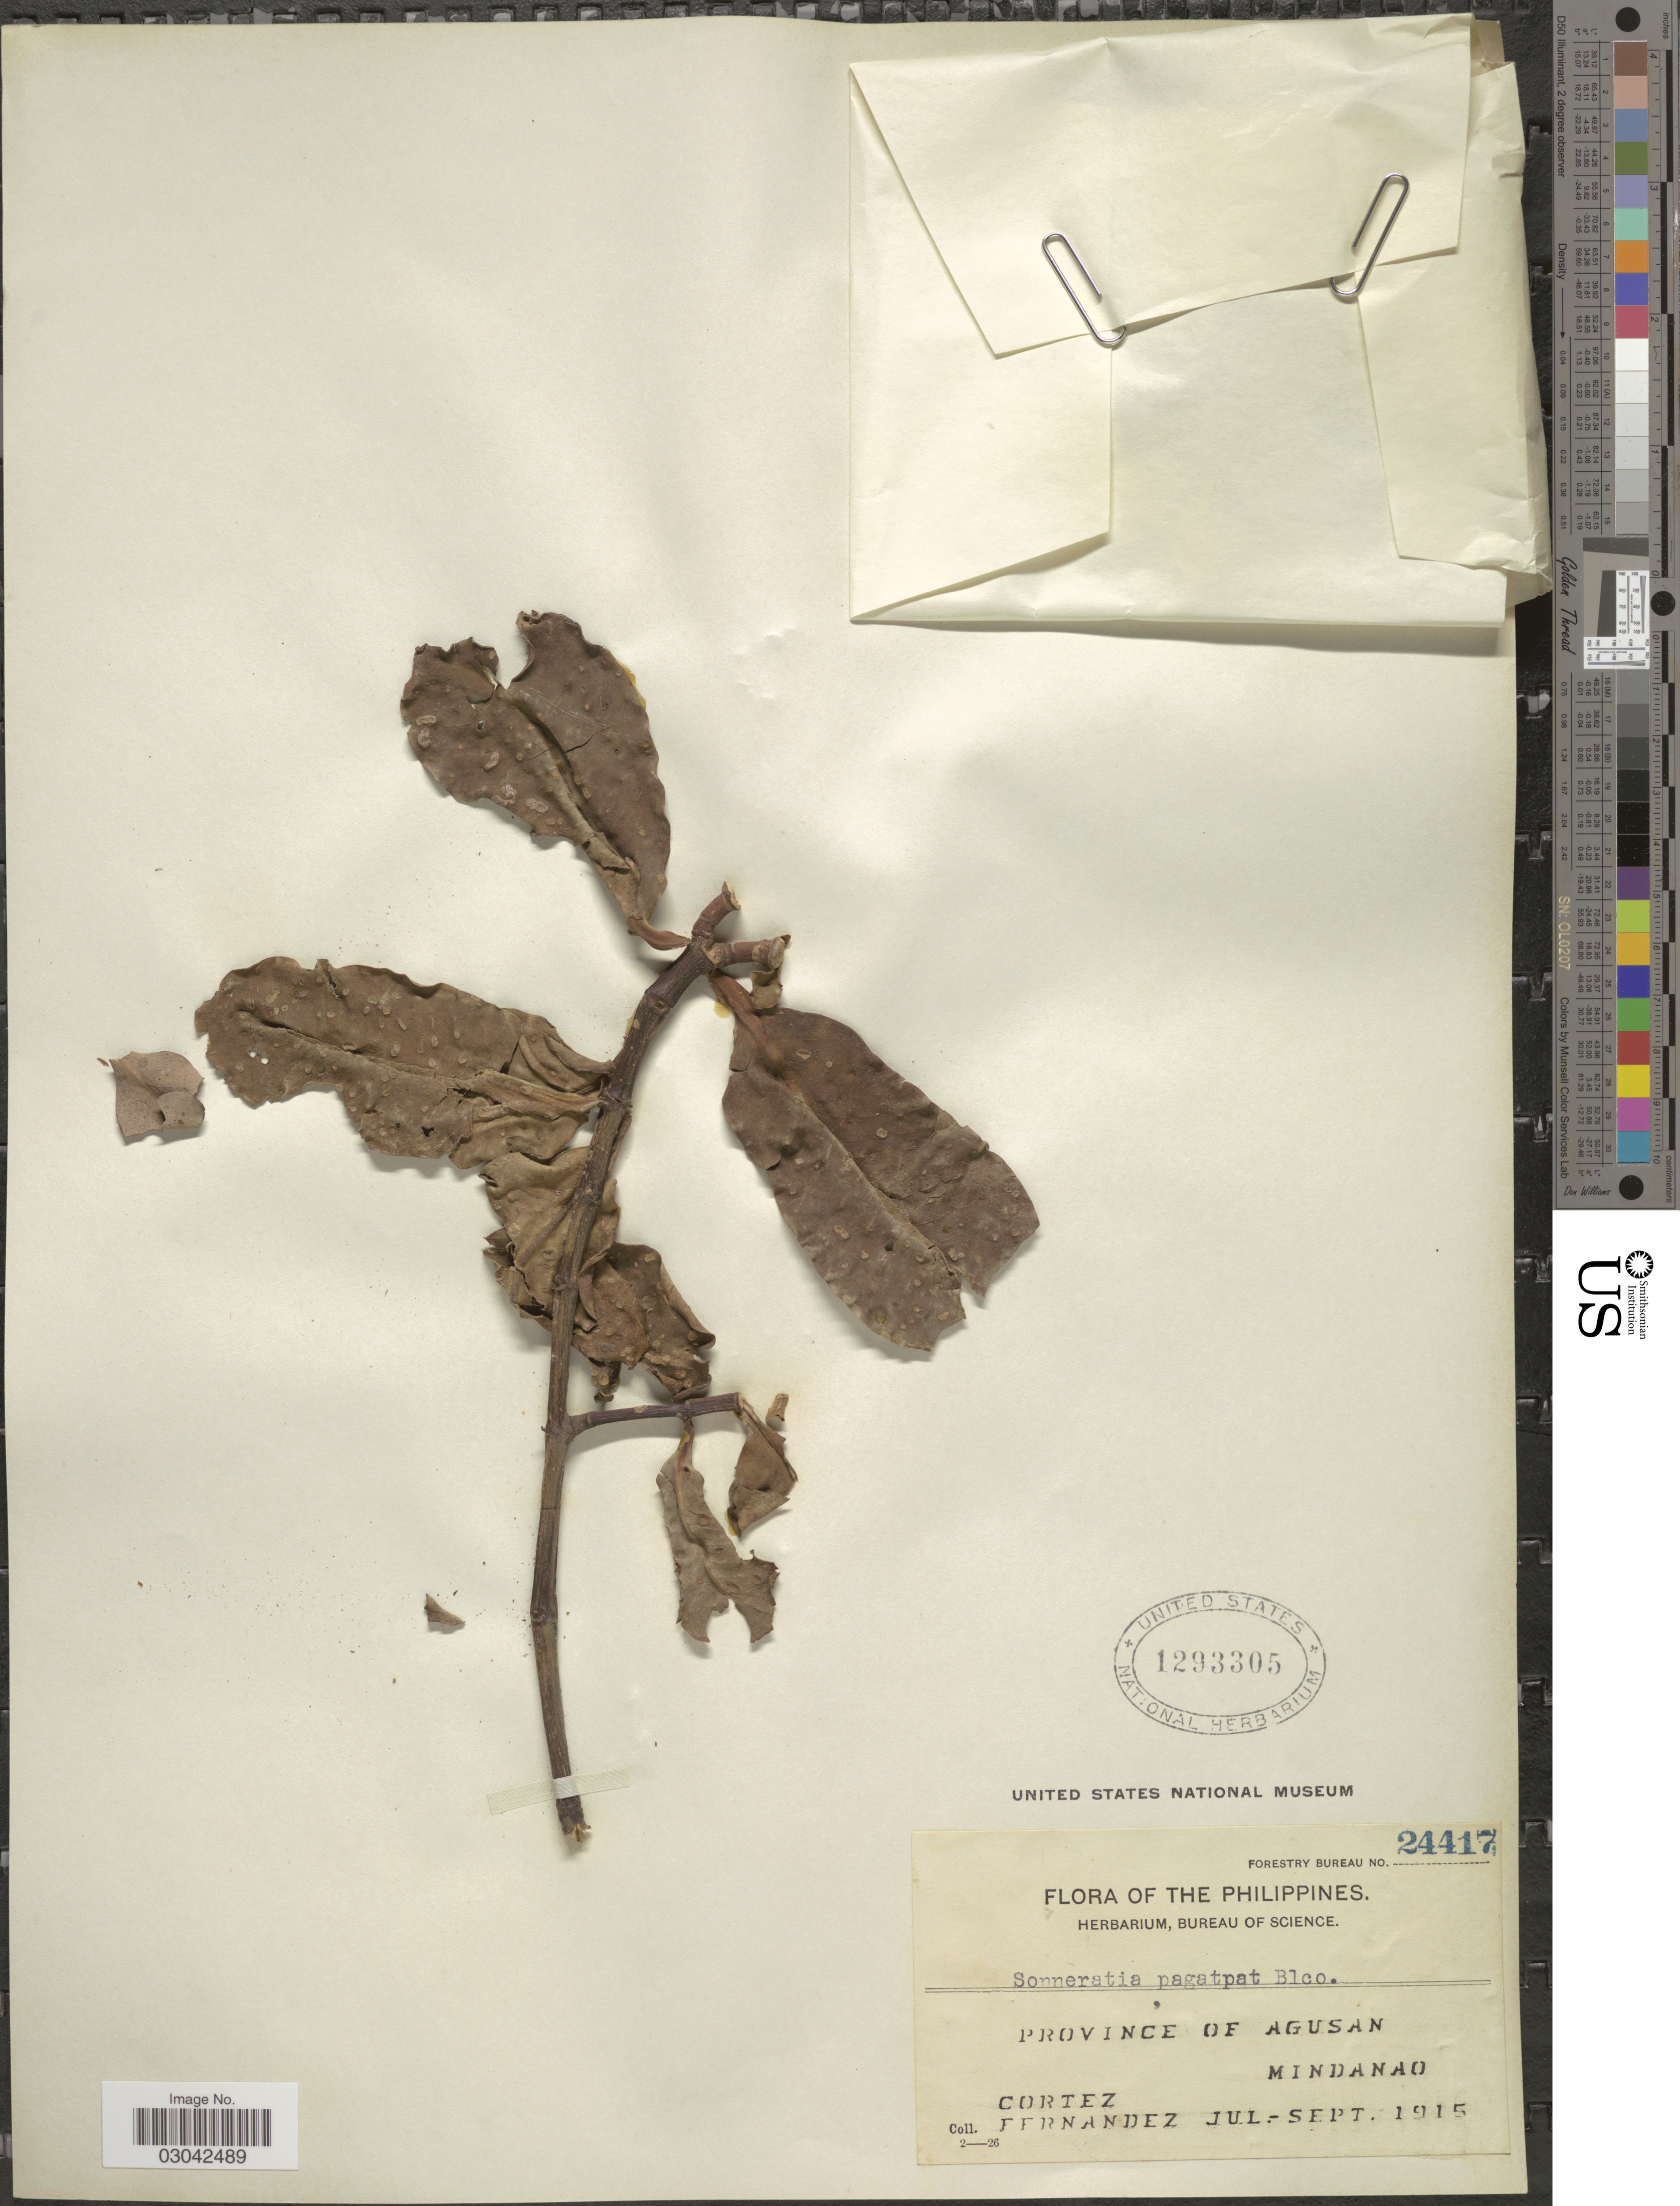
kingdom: Plantae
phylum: Tracheophyta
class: Magnoliopsida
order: Myrtales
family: Lythraceae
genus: Sonneratia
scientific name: Sonneratia pagatpat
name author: Blanco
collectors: -. Cortez & -- Fernandez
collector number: Forestry Bureau24417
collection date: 1915-07/1915-09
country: Philippines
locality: Province of Agusan. Mindanao.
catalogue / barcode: US 1293305